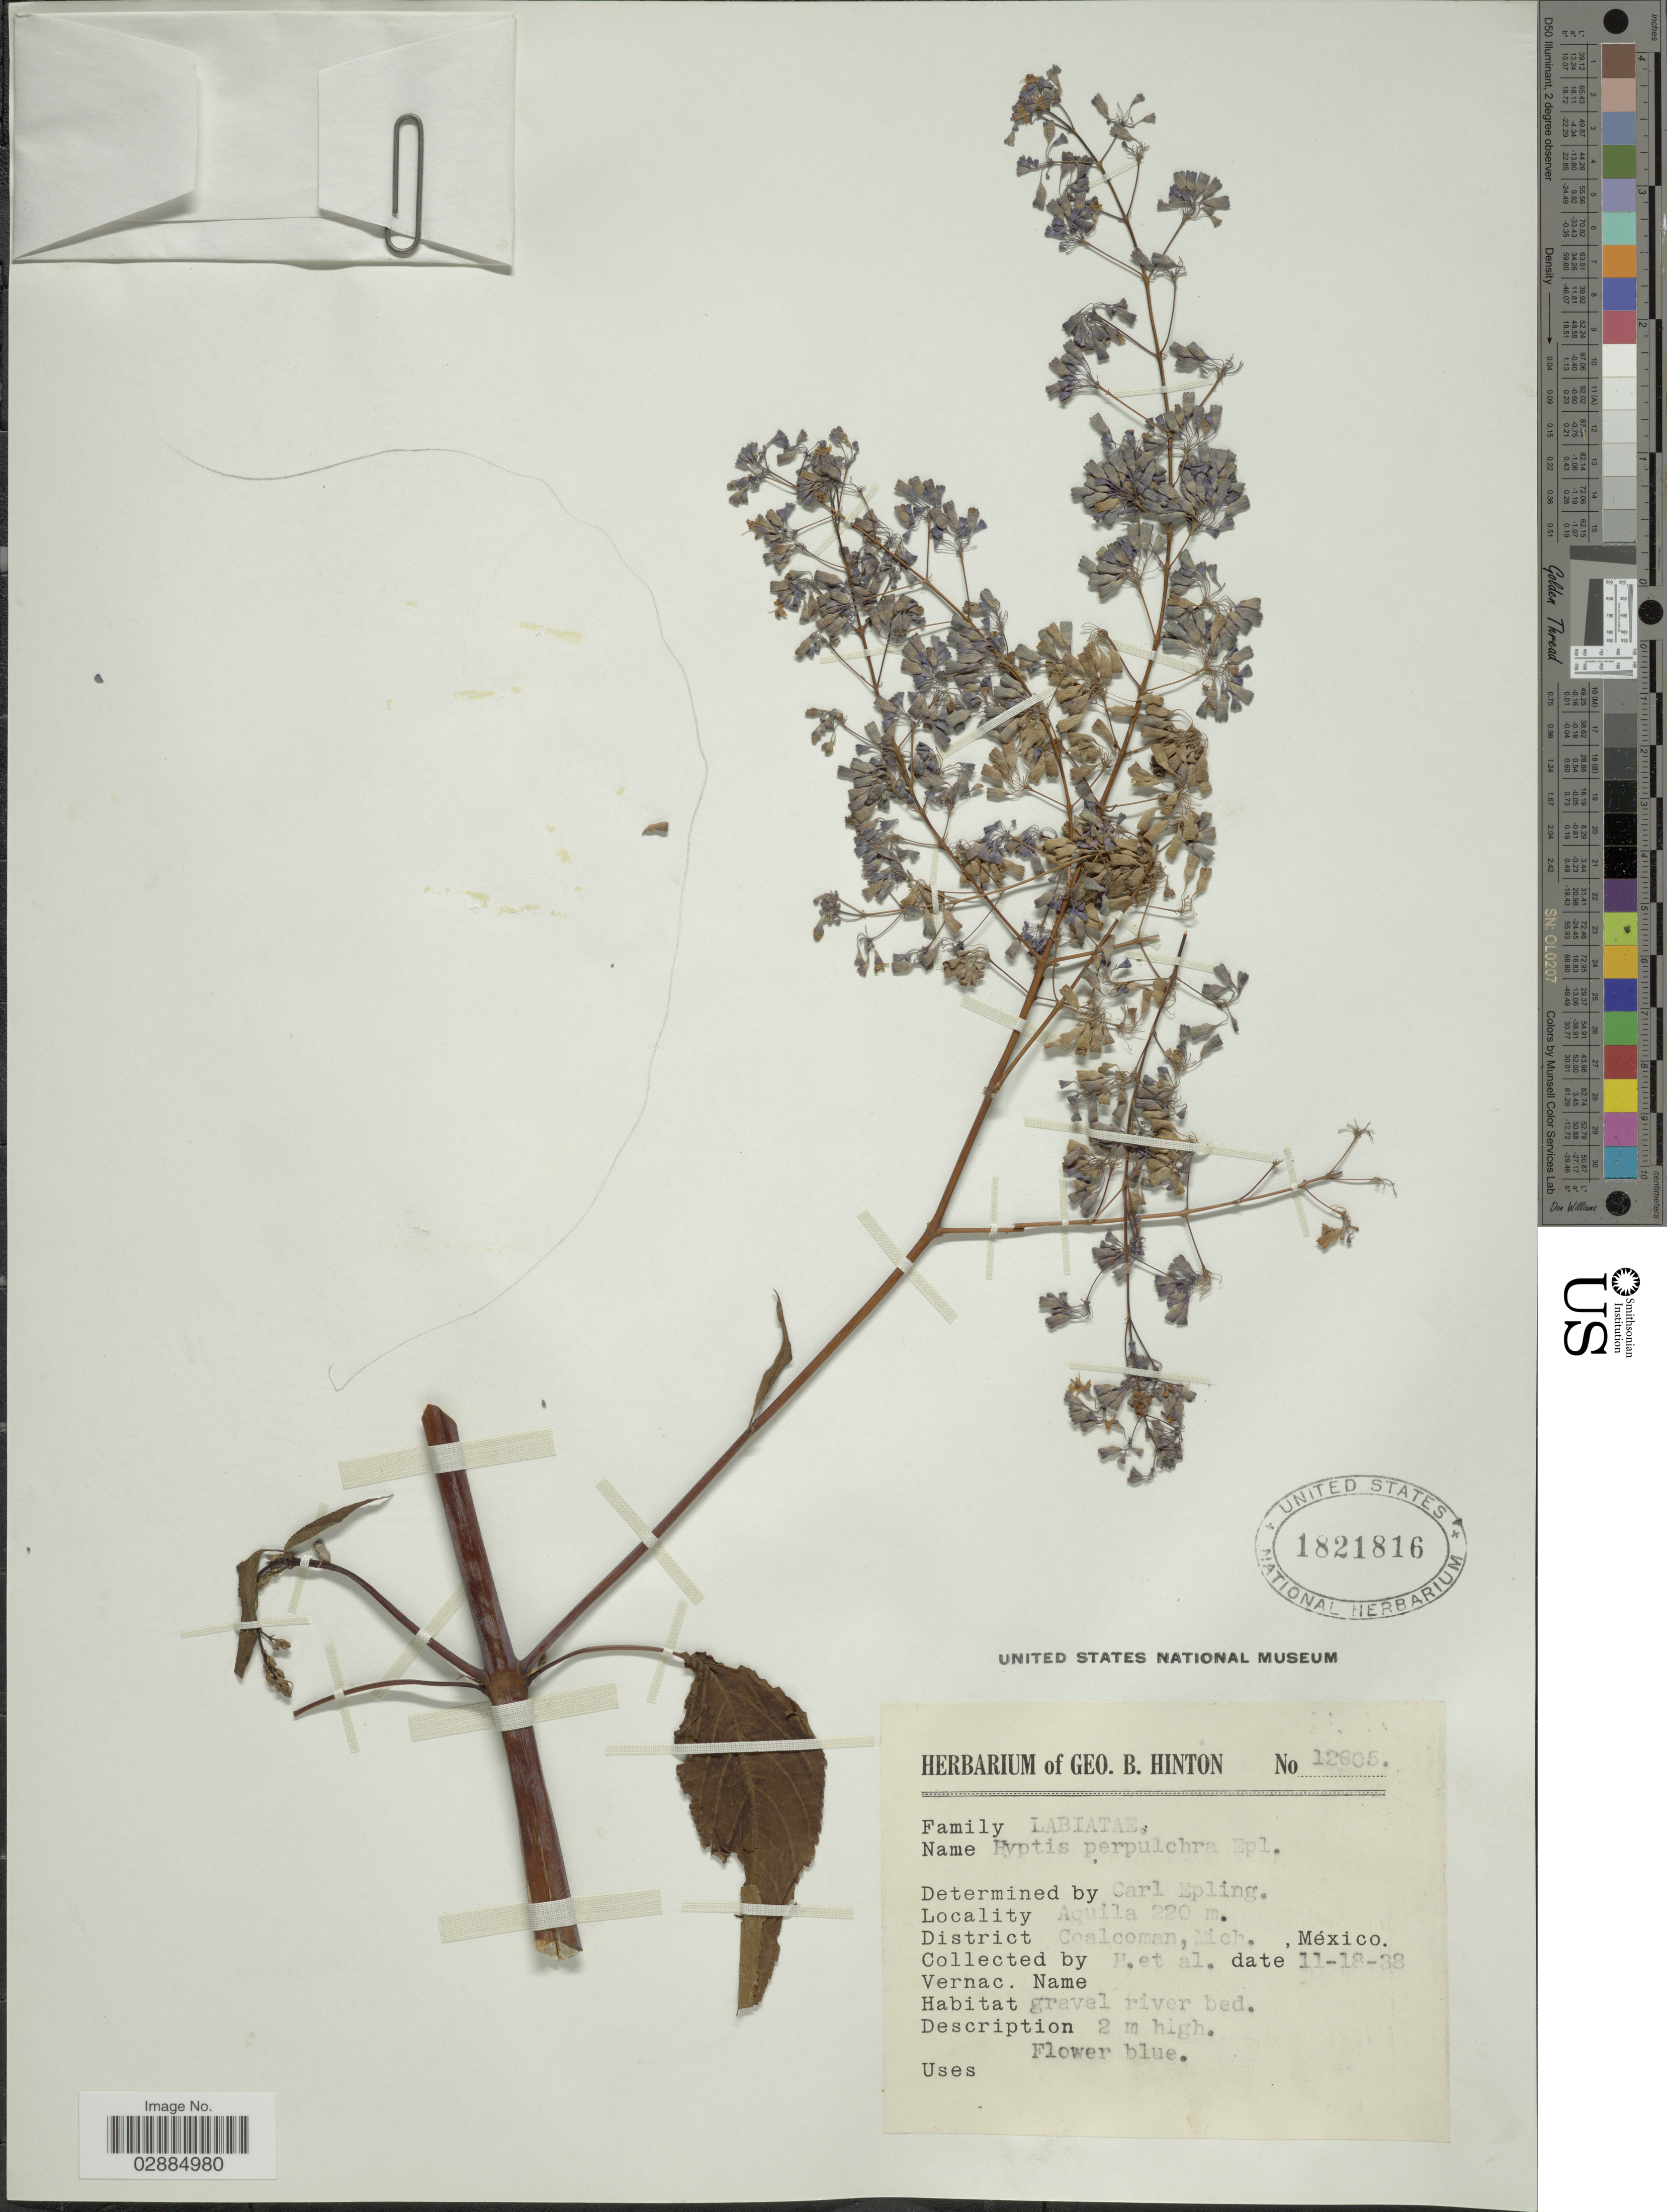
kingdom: Plantae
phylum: Tracheophyta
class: Magnoliopsida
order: Lamiales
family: Lamiaceae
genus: Hyptis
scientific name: Hyptis perpulchra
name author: Epling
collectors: G. B. Hinton & et al.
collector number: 12605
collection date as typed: Transcribed d/m/y: 18/11/38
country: Mexico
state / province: Michoacán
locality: Aquila, District Coalcoman, Mich., México.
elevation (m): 220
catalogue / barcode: US 1821816